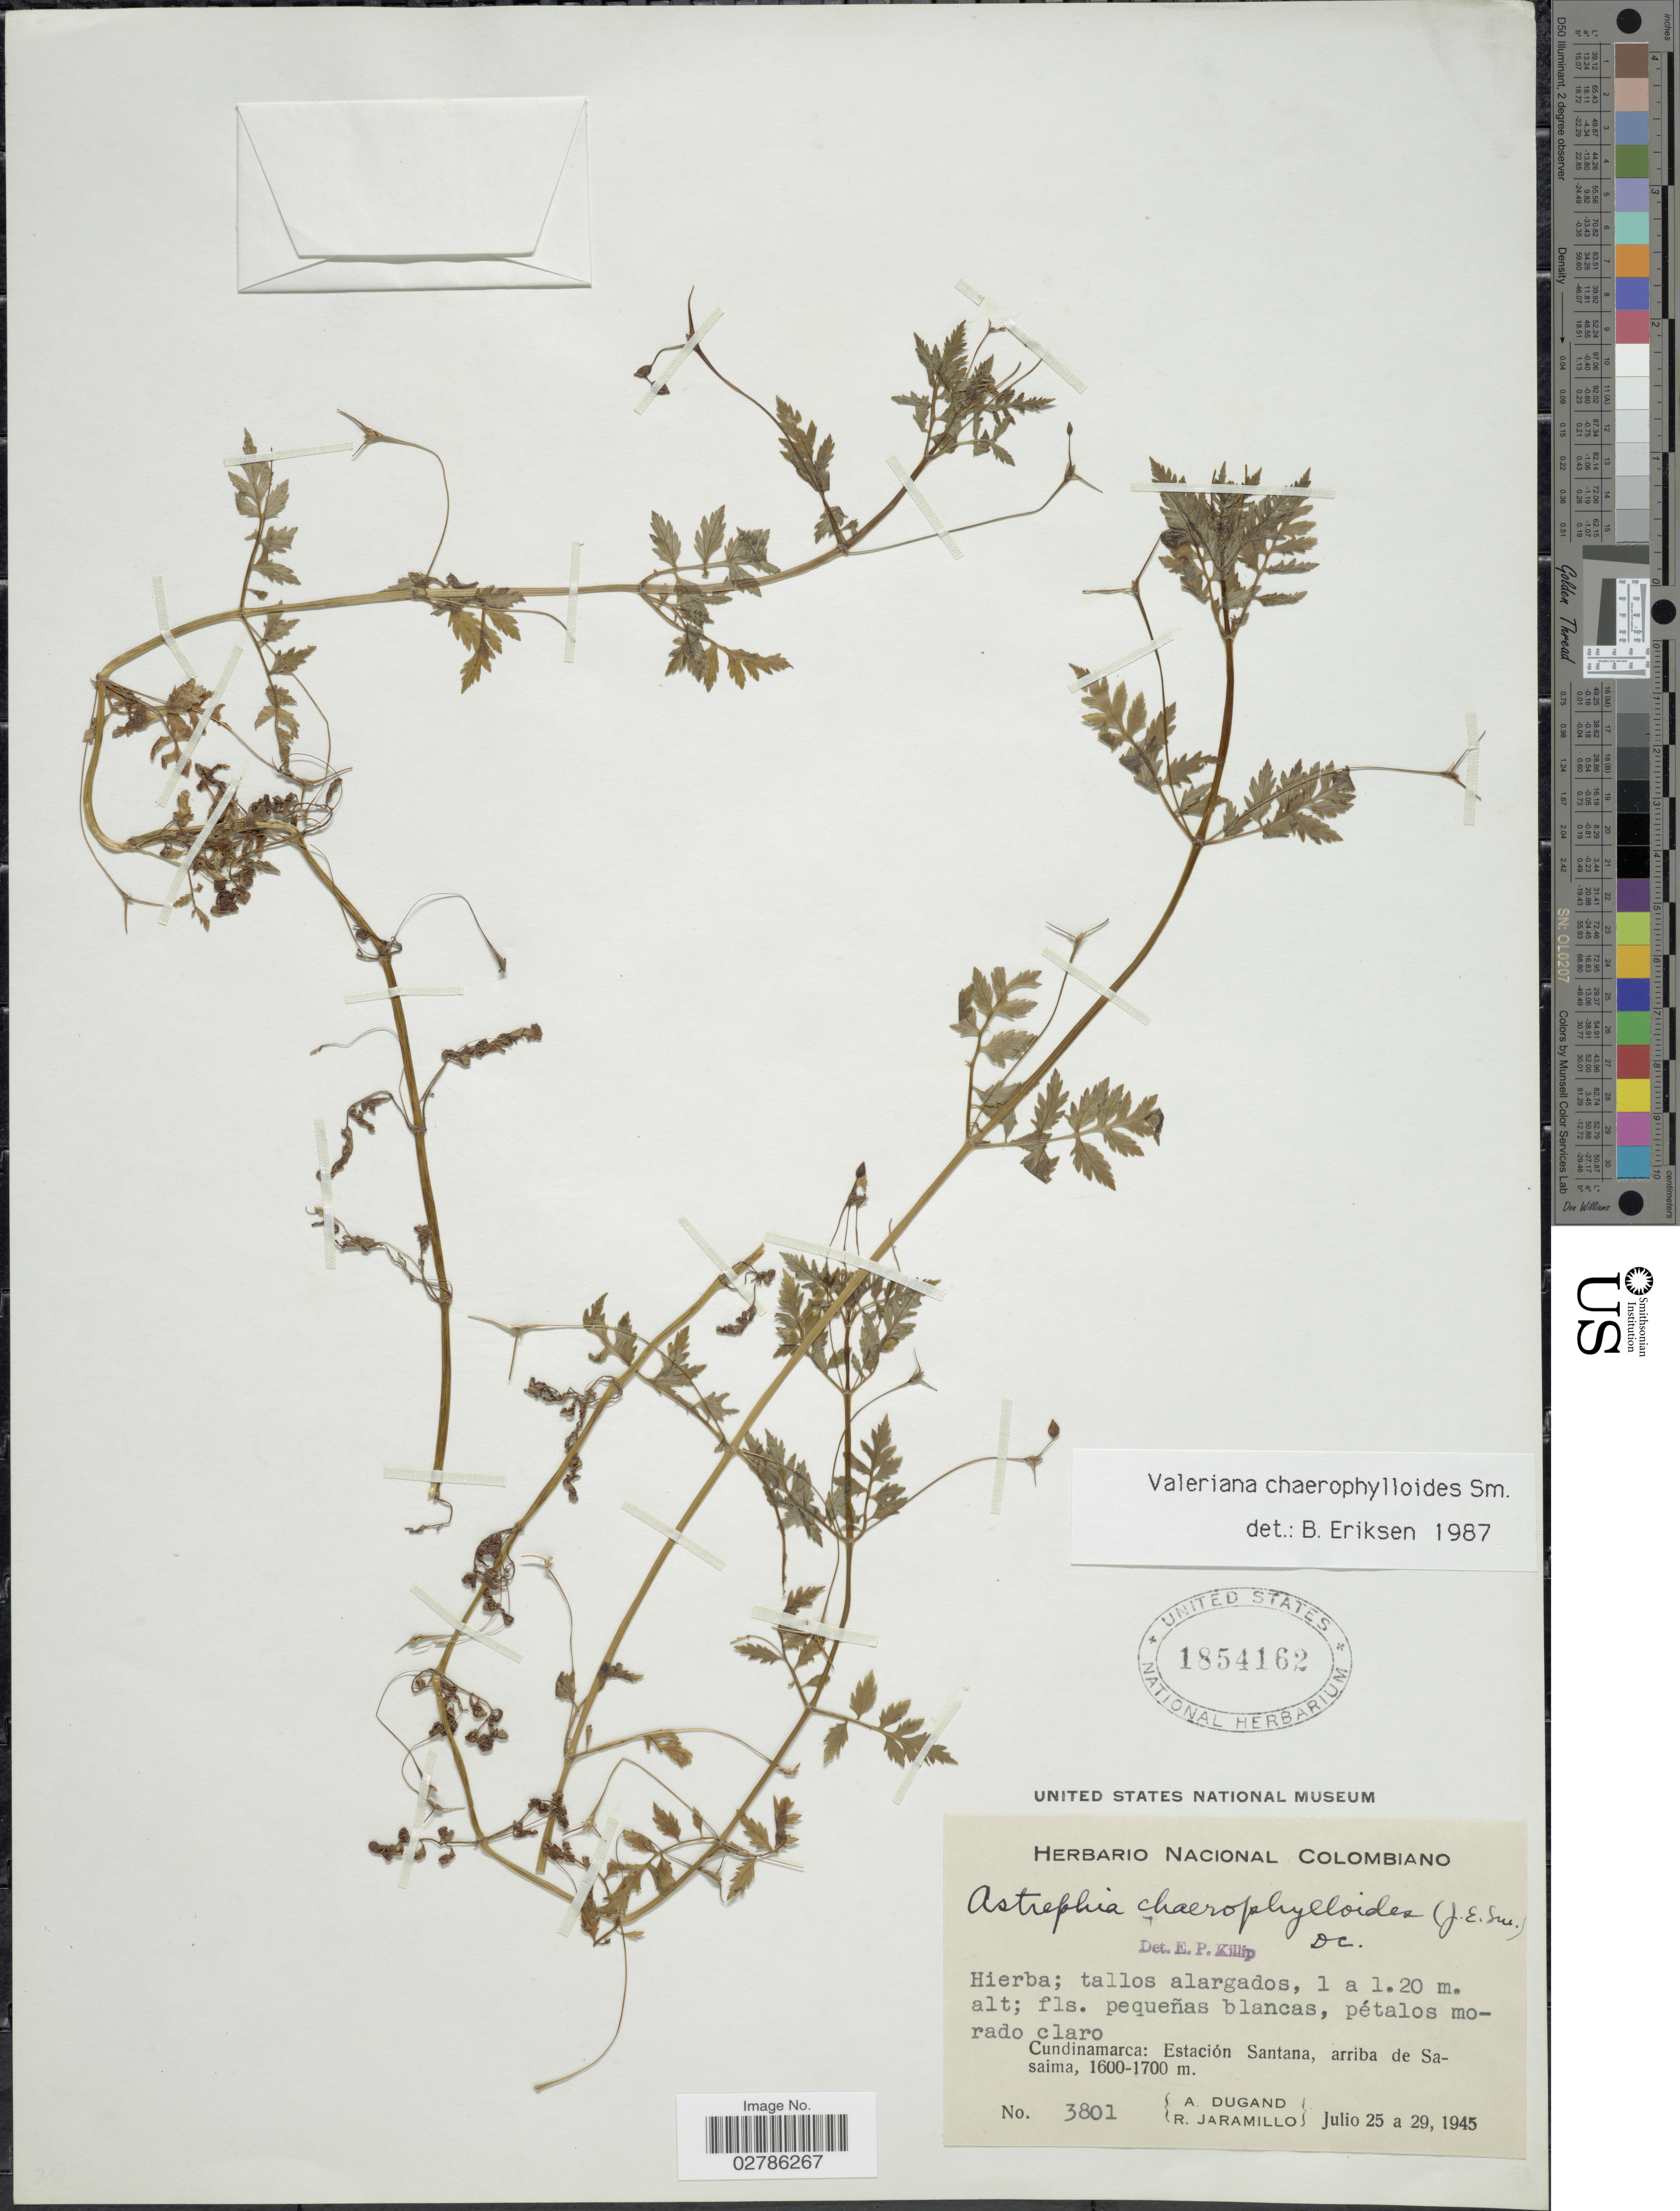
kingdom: Plantae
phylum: Tracheophyta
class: Magnoliopsida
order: Dipsacales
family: Caprifoliaceae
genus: Astrephia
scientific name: Astrephia chaerophylloides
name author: (Sm.) DC.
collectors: A. Dugand & R. Jaramillo M.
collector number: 3801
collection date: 1945-07-25/1945-07-29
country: Colombia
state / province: Cundinamarca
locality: Estación Santana, arriba de Sasaima.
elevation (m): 1600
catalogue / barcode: US 1854162